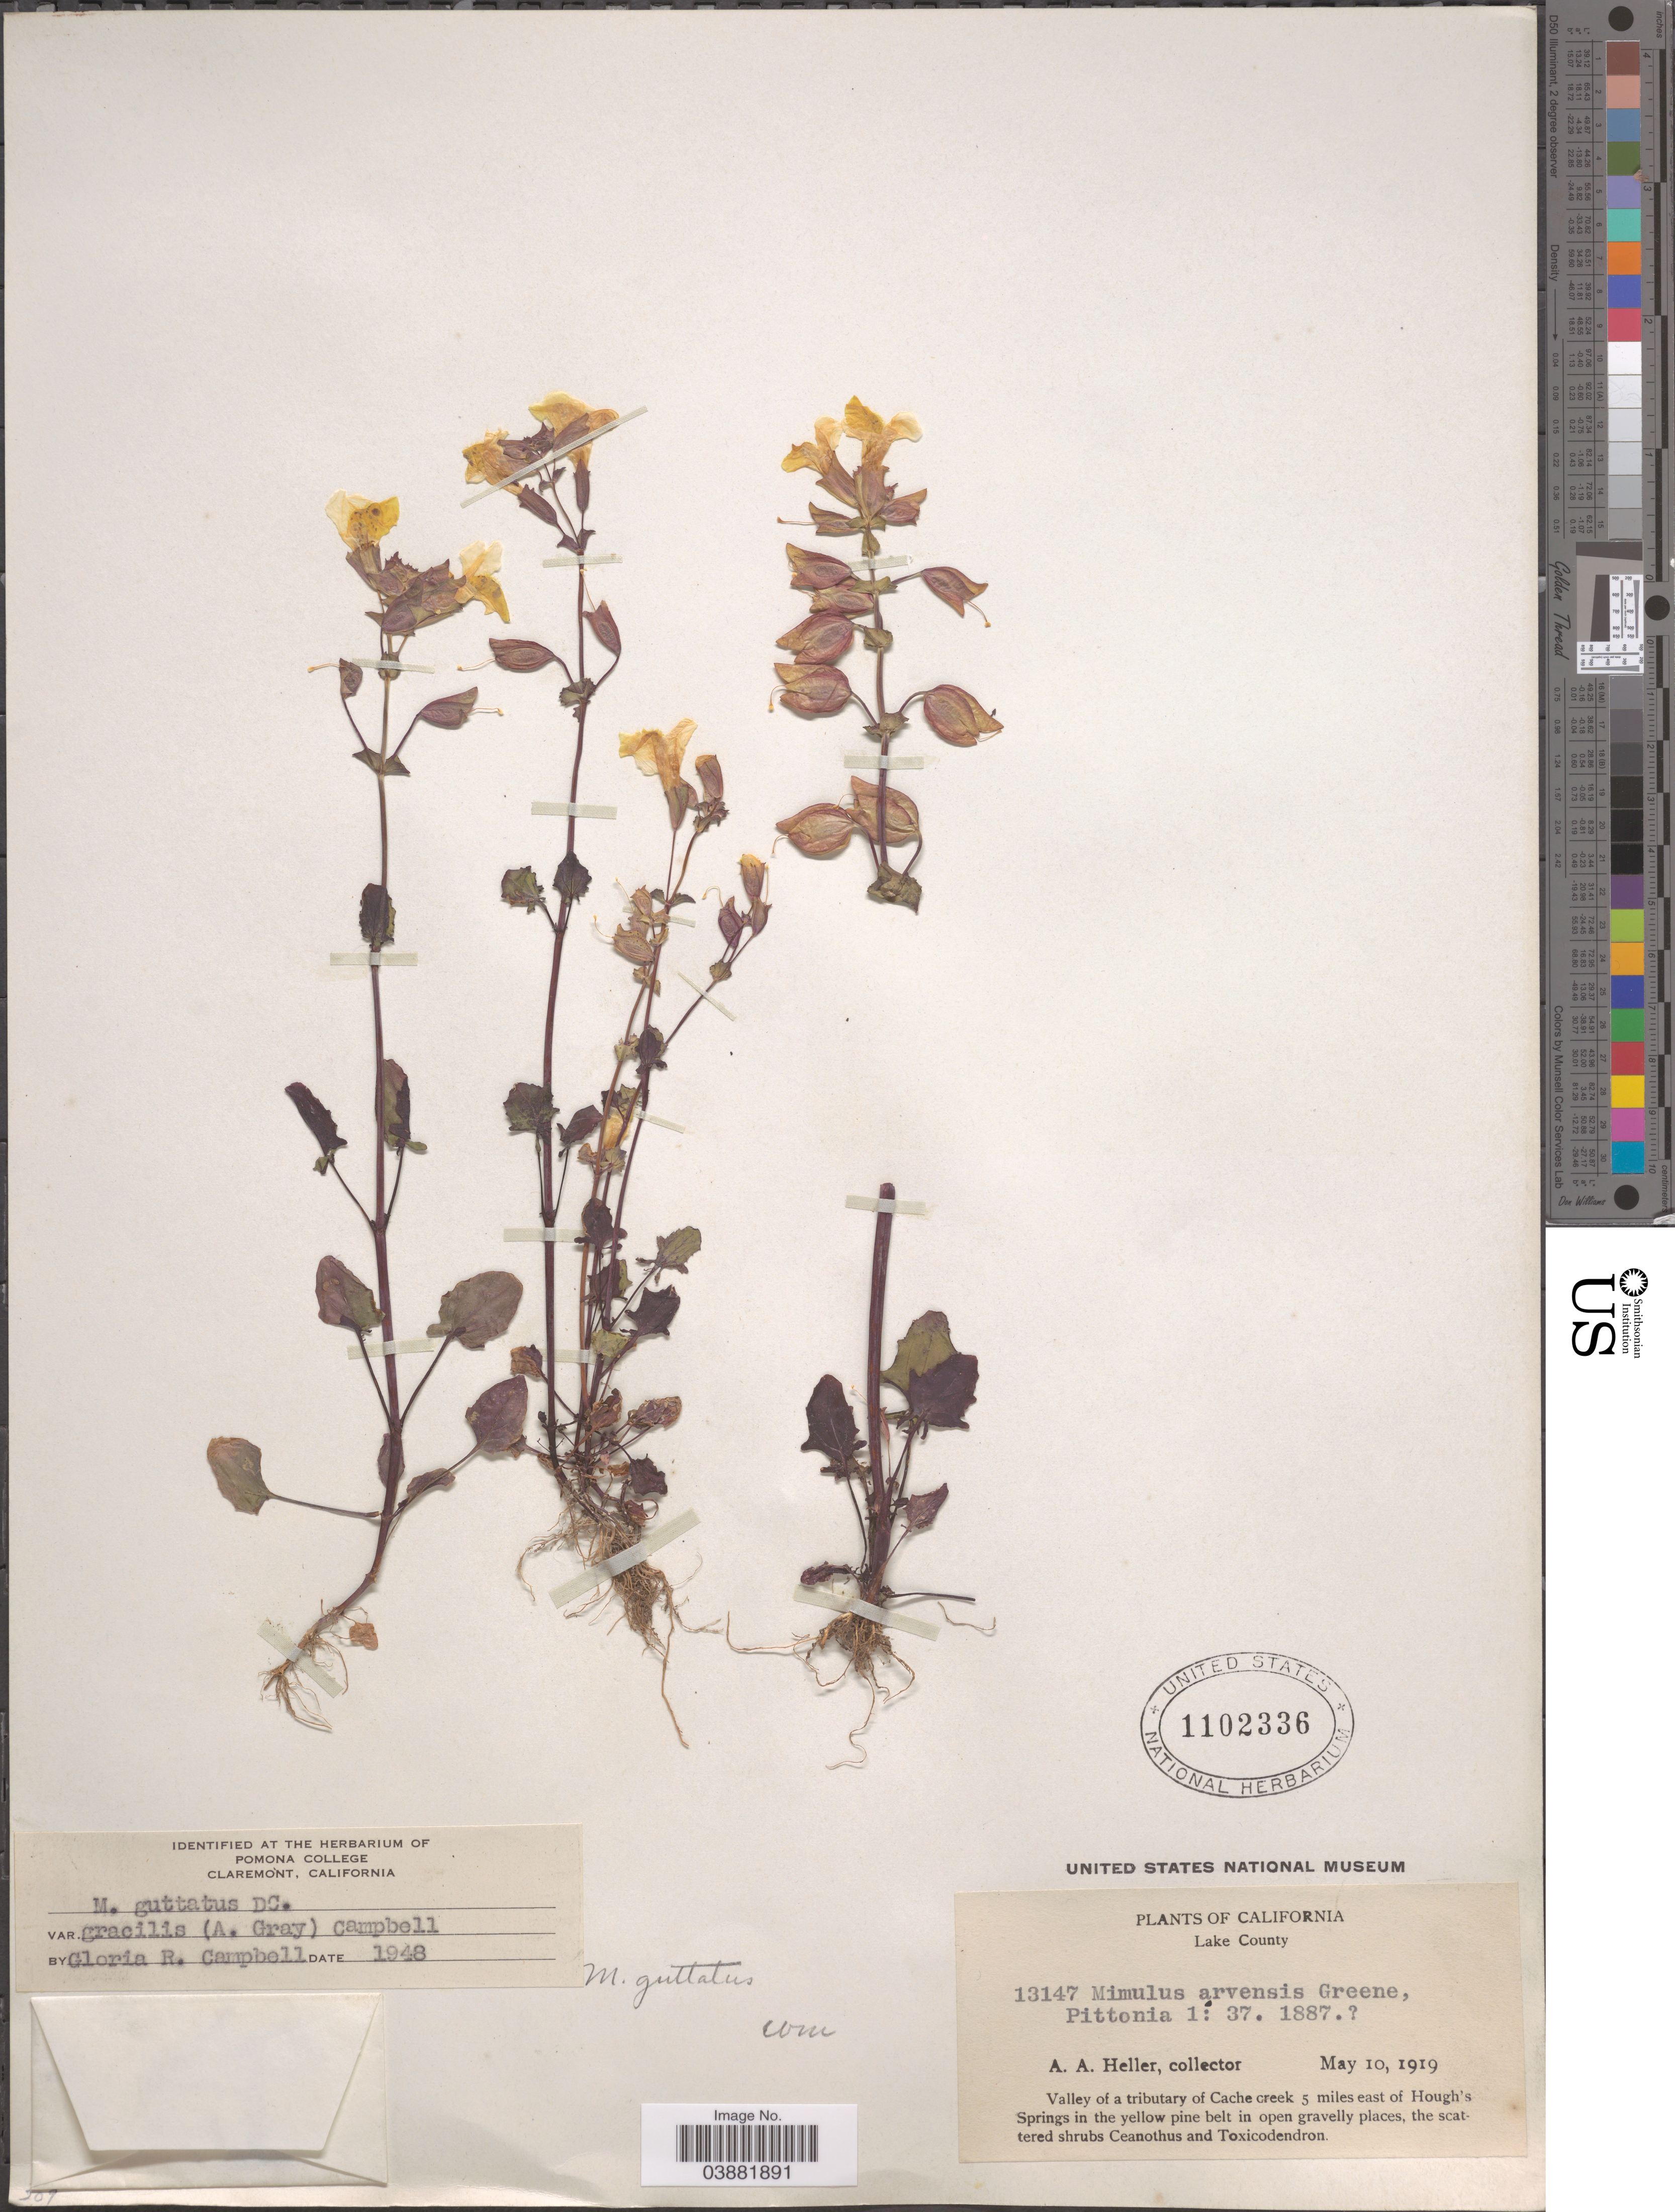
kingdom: Plantae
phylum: Tracheophyta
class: Magnoliopsida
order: Lamiales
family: Phrymaceae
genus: Mimulus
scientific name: Mimulus guttatus var. gracilis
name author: (A. Gray) G.R. Campb.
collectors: A. A. Heller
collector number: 13147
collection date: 1919-05-10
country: United States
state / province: California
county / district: Lake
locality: Lake County. Valley of a tributary of Cache Creek 5 miles east of Hough's Springs in the yellow pine belt in gravelly places.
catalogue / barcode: US 1102336